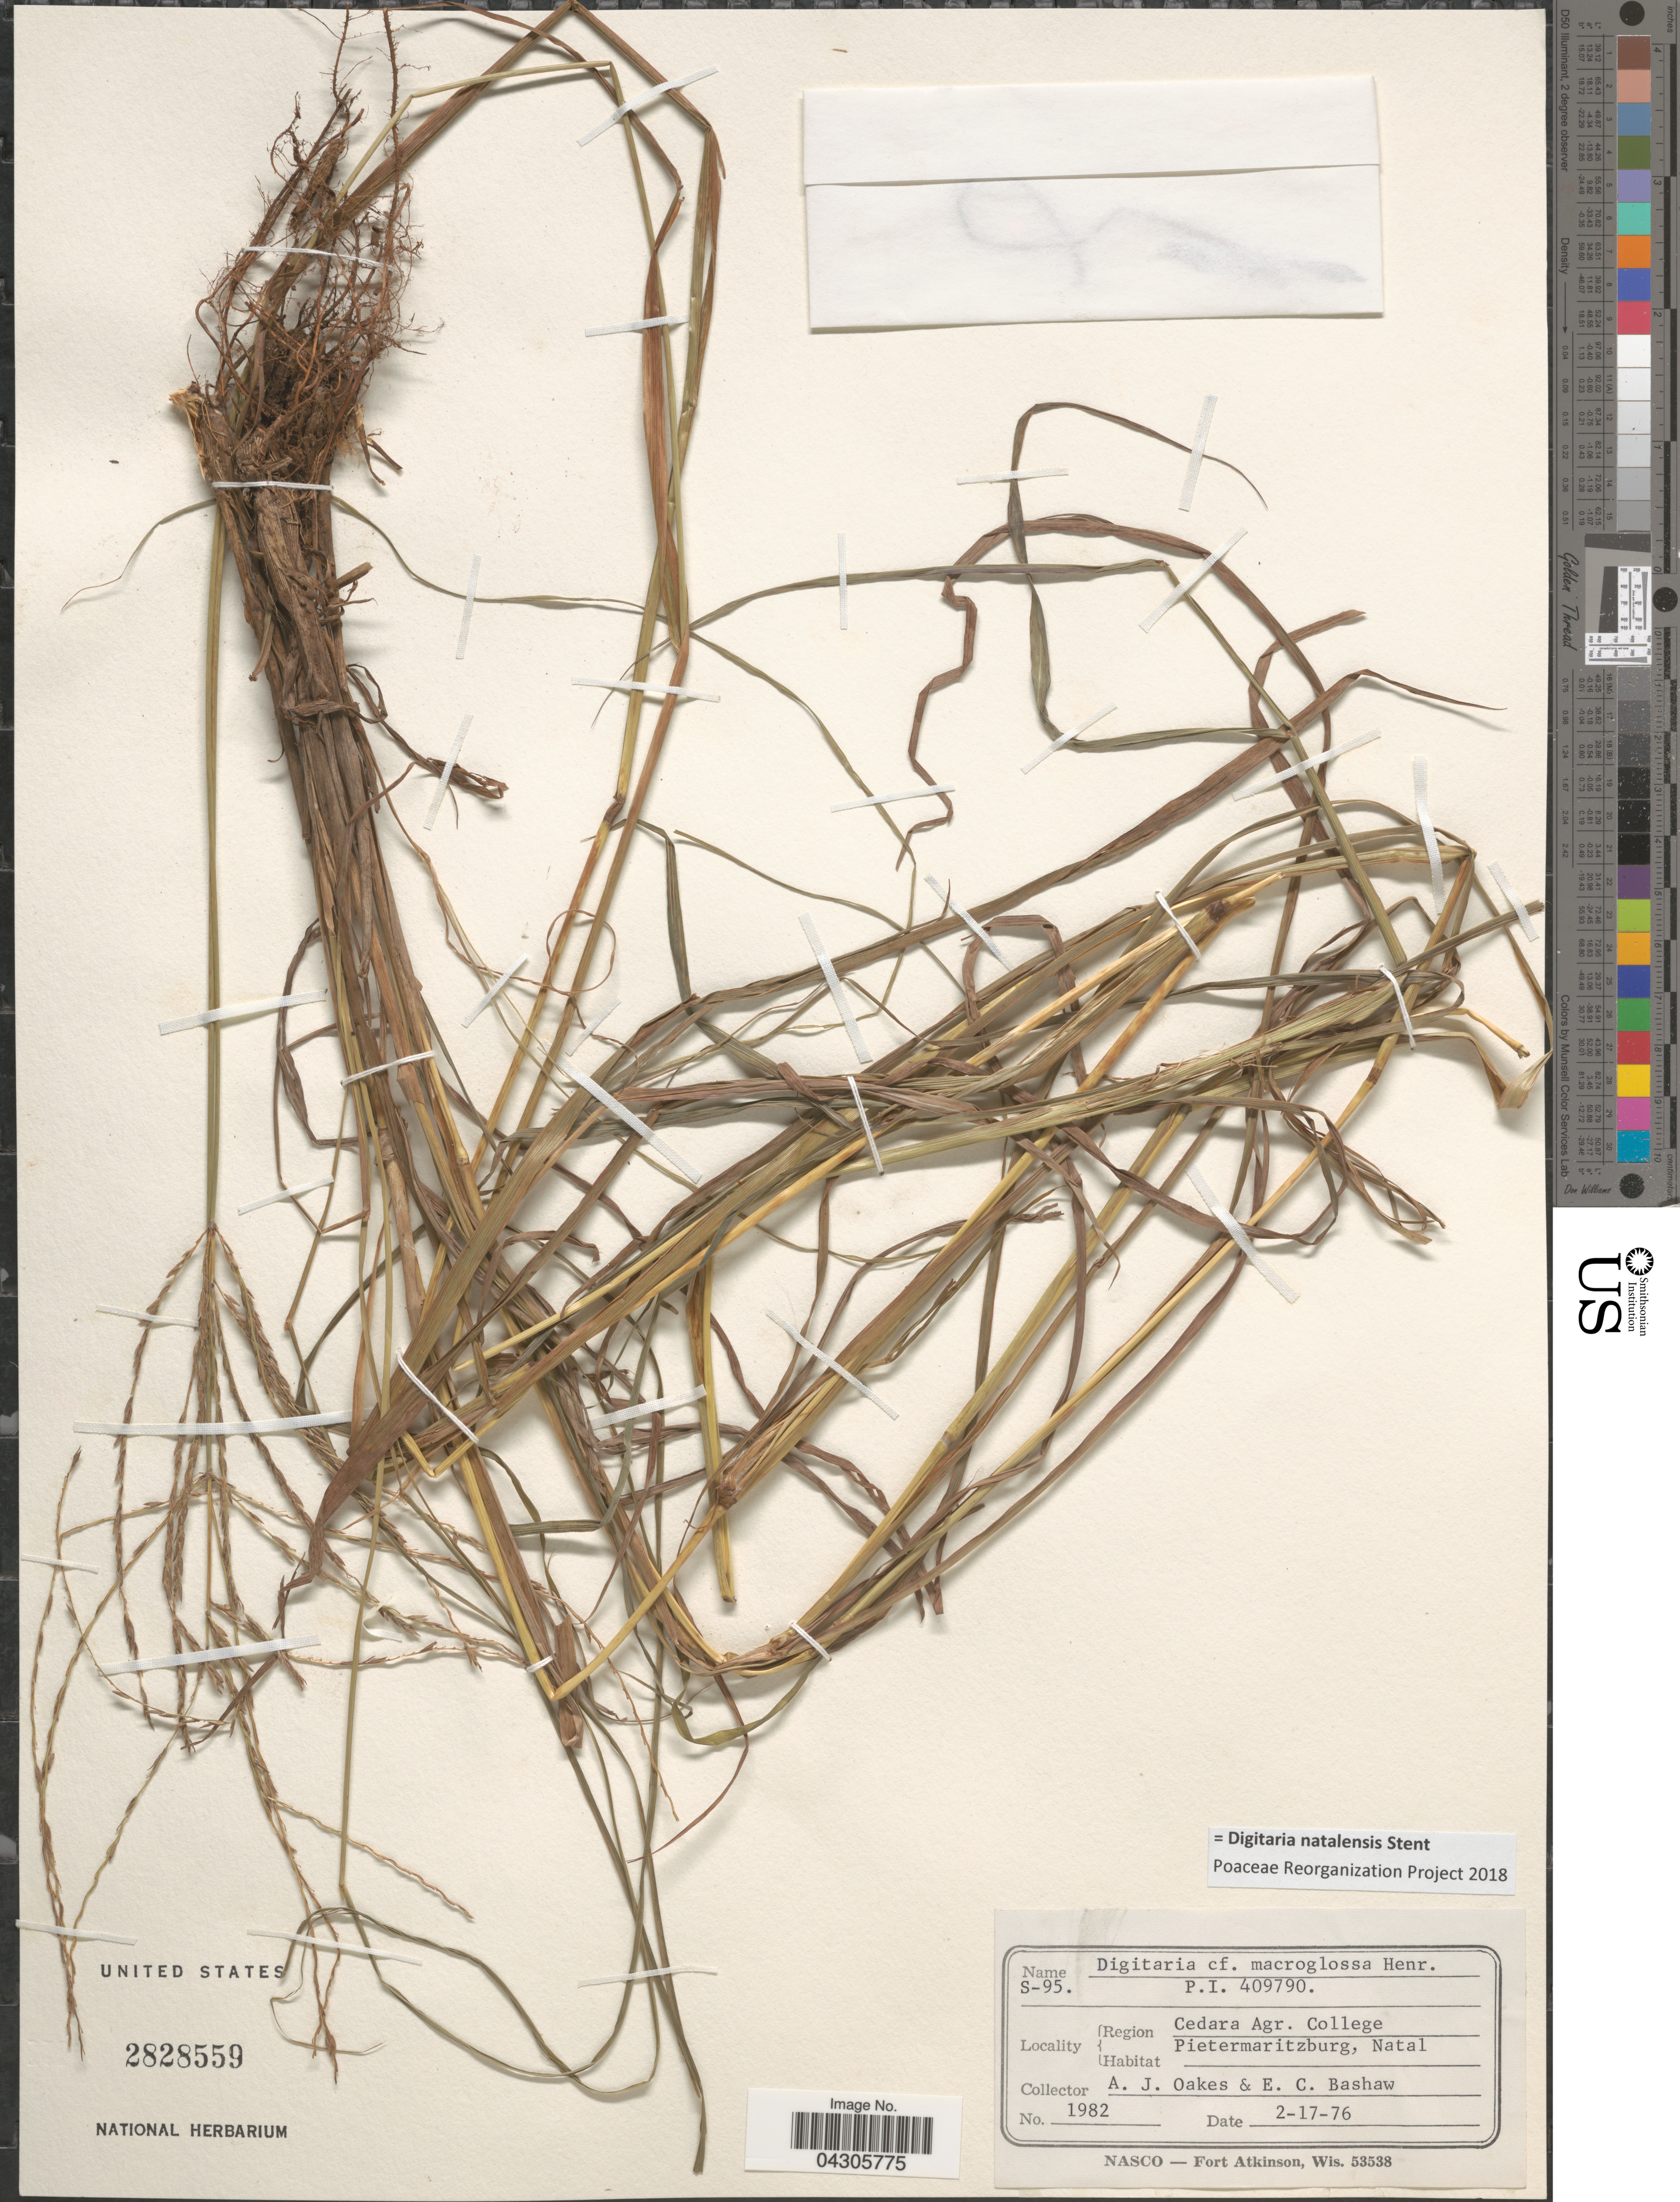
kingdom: Plantae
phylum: Tracheophyta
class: Liliopsida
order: Poales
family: Poaceae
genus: Digitaria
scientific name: Digitaria natalensis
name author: Stent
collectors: A. Oakes & E. Bashaw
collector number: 1982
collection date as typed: Transcribed d/m/y: 17/2/76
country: South Africa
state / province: KwaZulu-Natal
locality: Region Cedara Agr. College. Pietermaritzburg, Natal.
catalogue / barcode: US 2828559